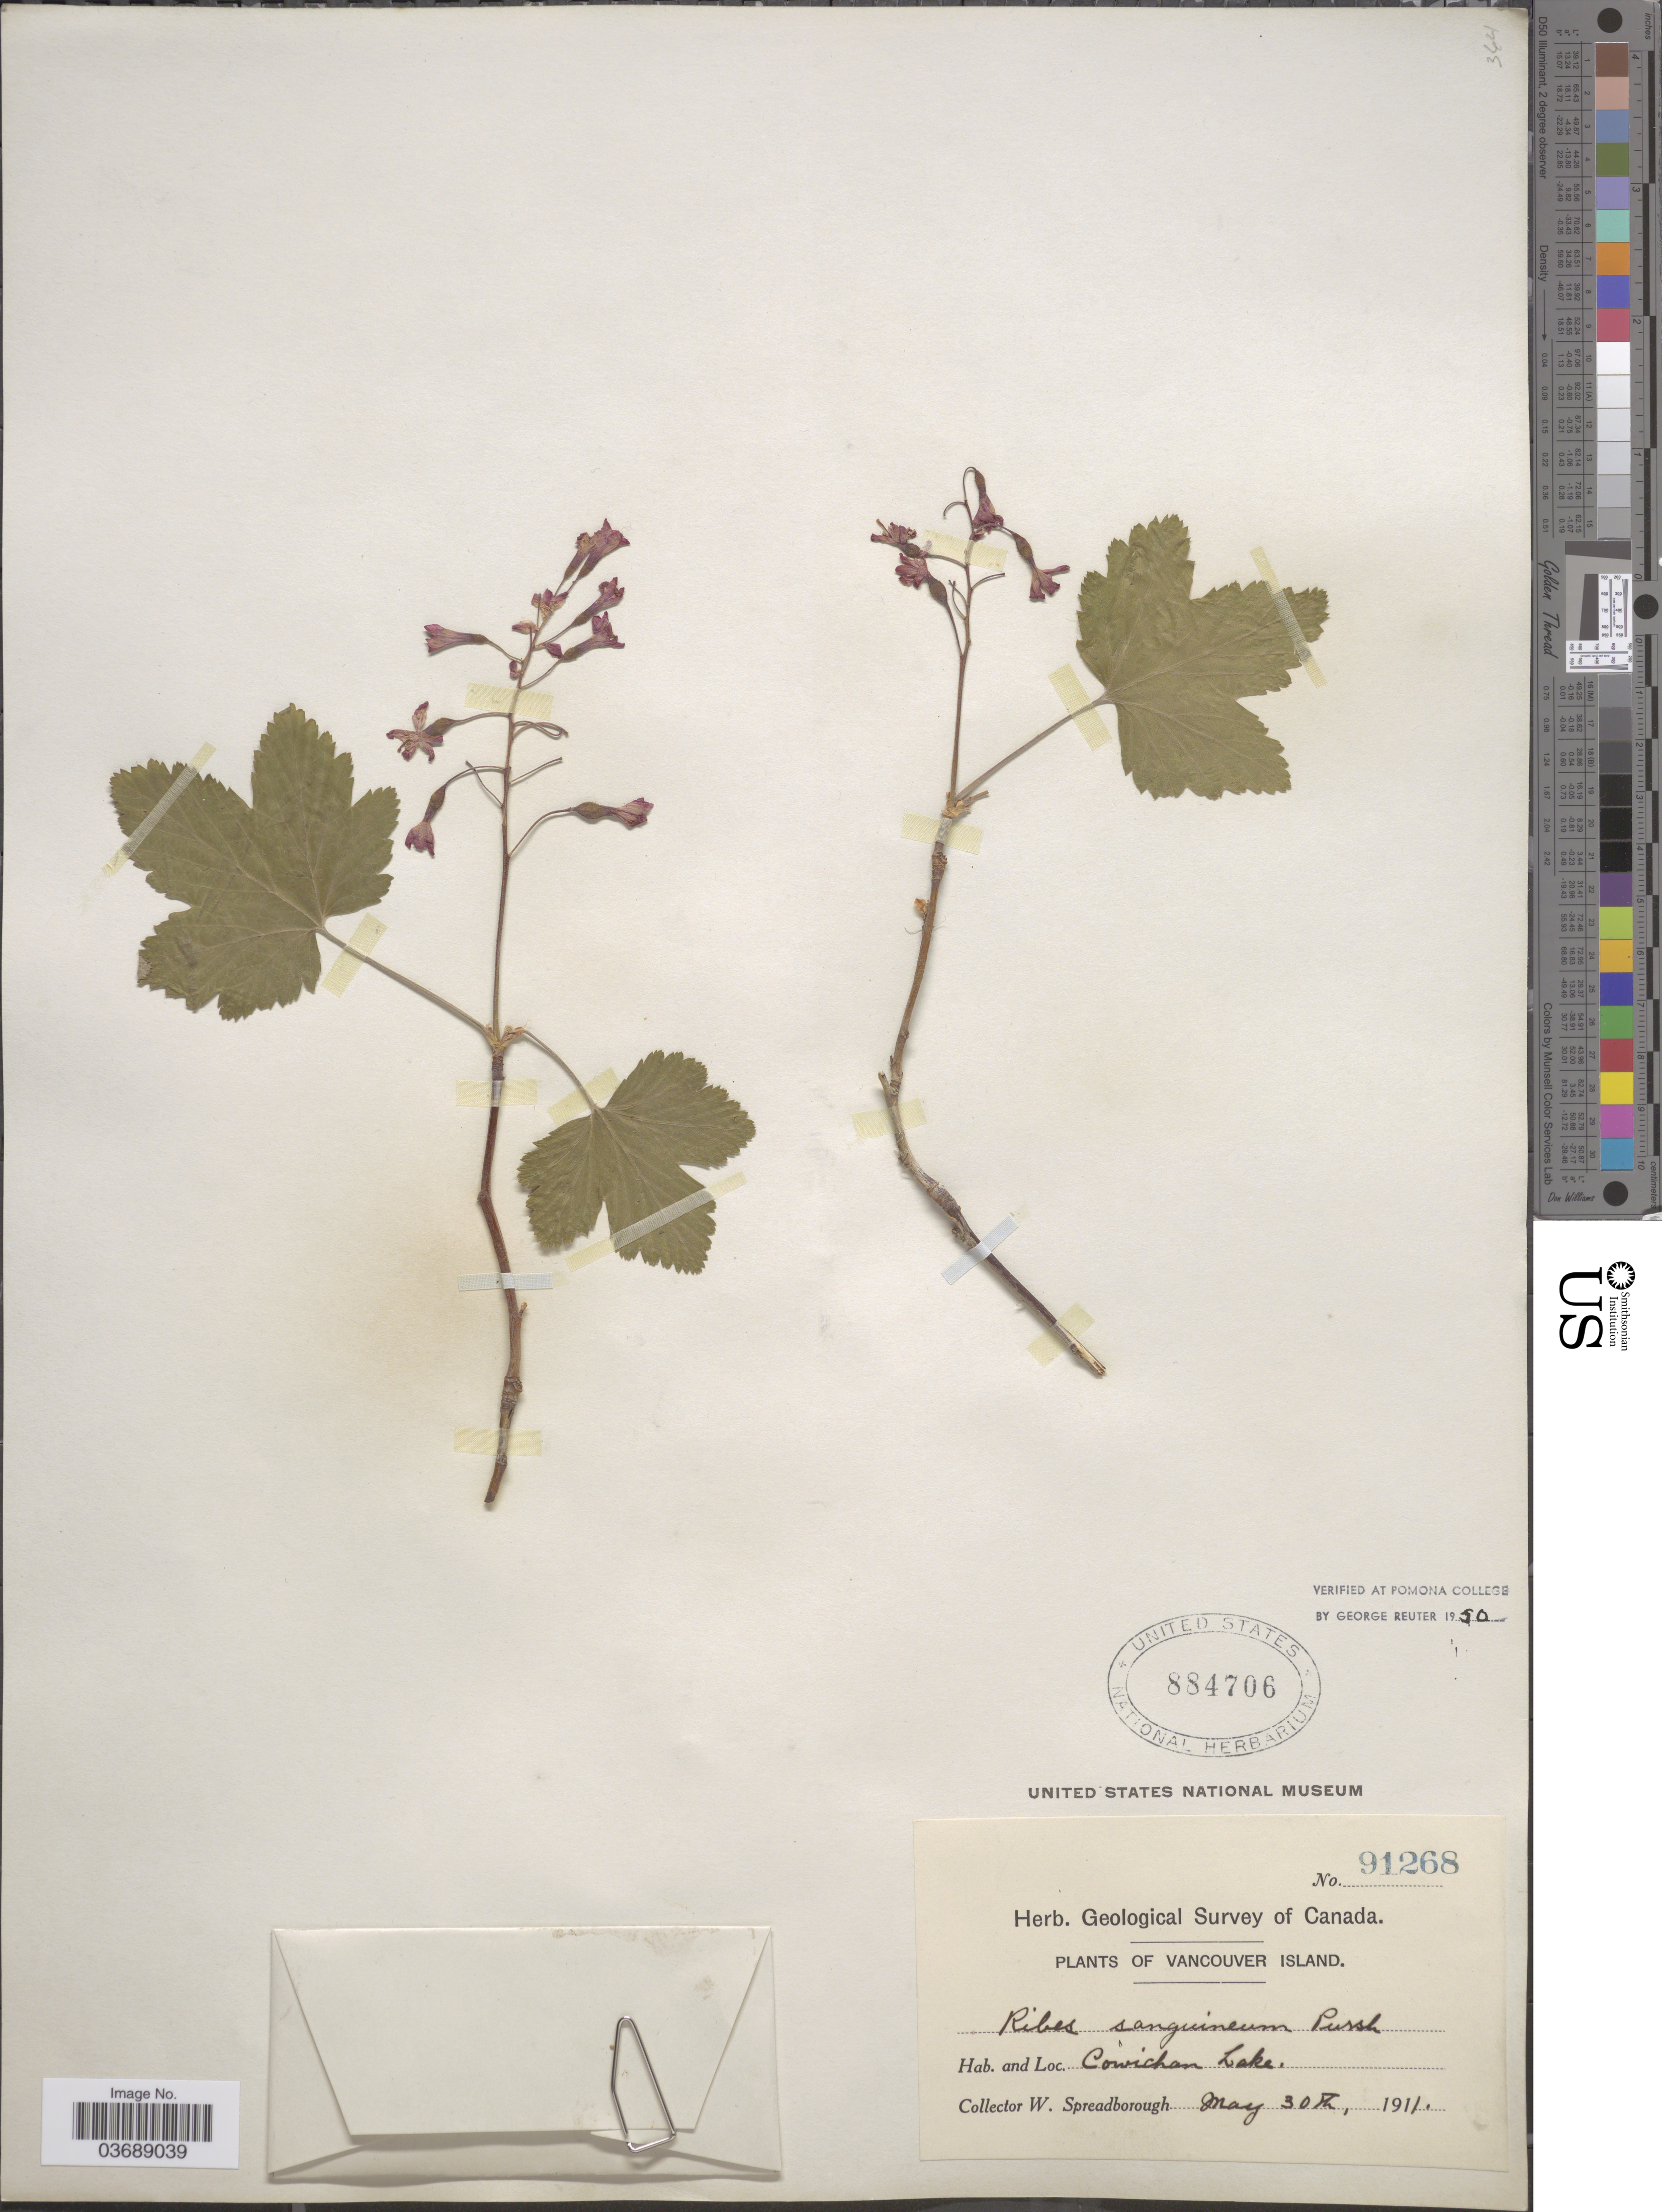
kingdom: Plantae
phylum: Tracheophyta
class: Magnoliopsida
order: Saxifragales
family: Grossulariaceae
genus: Ribes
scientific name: Ribes sanguineum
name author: Pursh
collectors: W. Spreadborough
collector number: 91268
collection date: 1911-05-30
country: Canada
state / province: British Columbia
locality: Vancouver Island. Cowichan Lake.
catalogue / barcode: US 884706